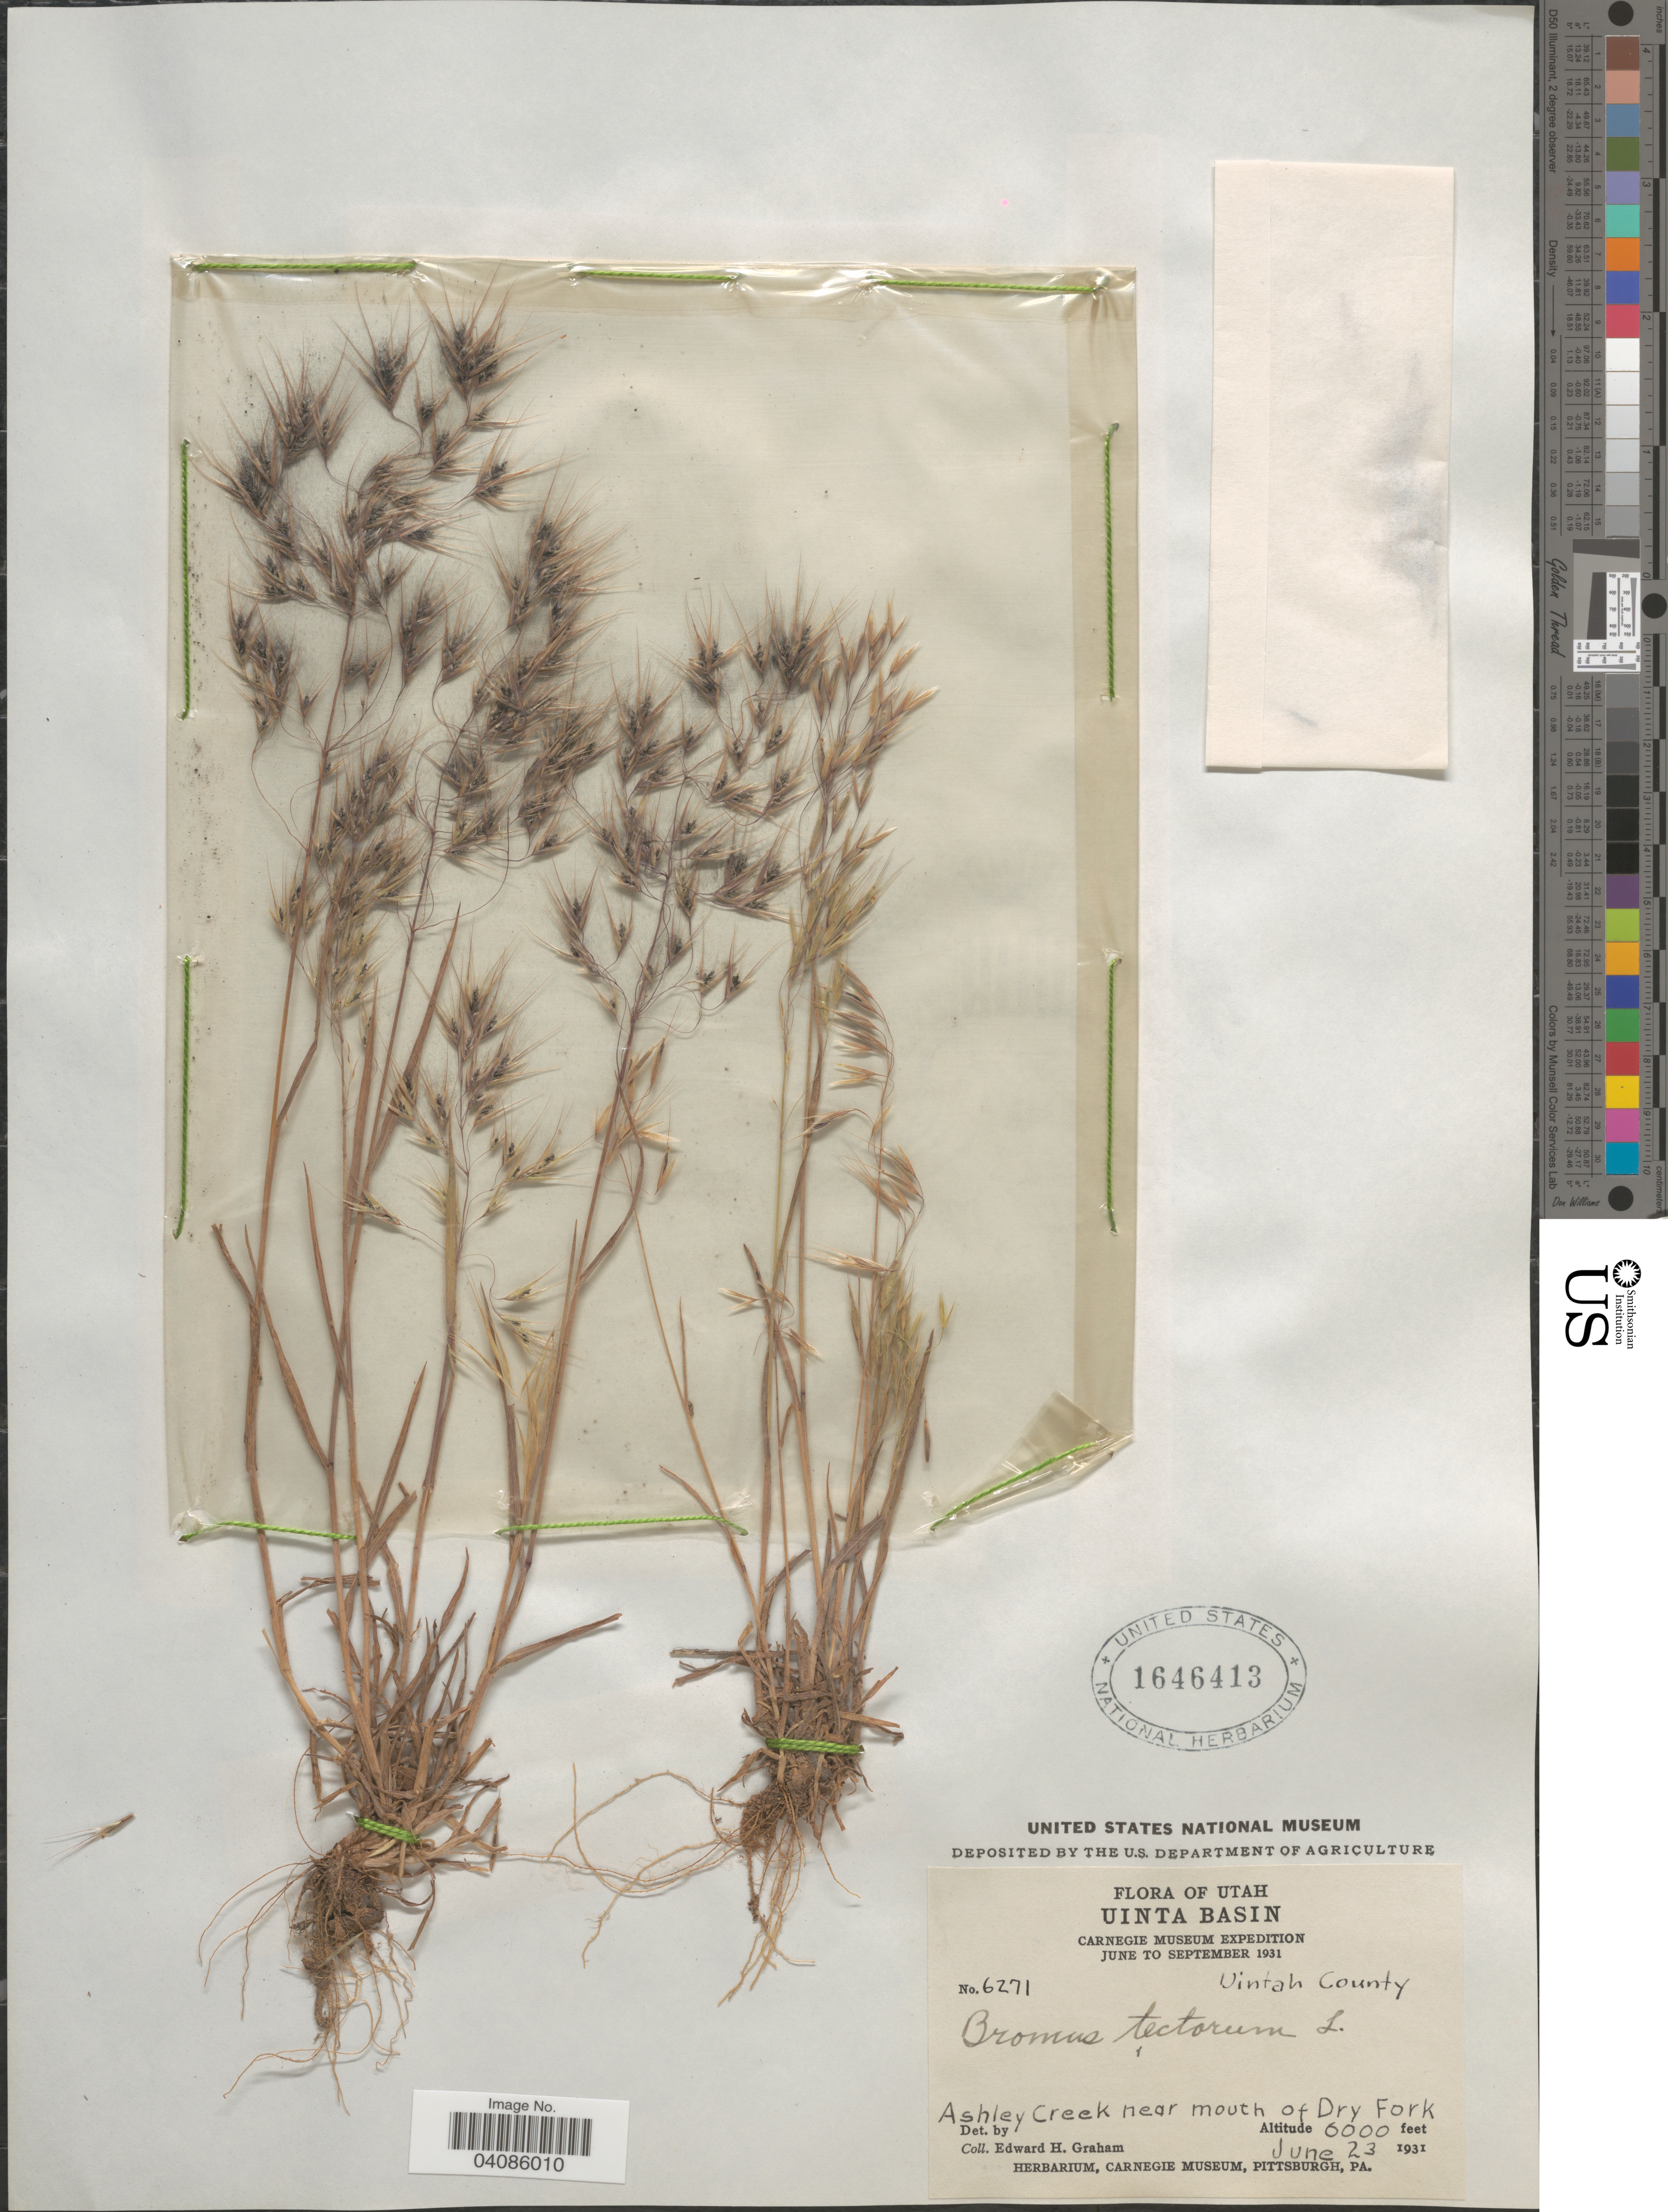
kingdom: Plantae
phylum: Tracheophyta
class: Liliopsida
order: Poales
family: Poaceae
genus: Bromus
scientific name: Bromus tectorum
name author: L.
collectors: E. H. Graham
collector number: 6271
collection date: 1931-06-23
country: United States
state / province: Utah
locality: Uinta Basin. Carnegie Museum Expedition April to September 1935. Uintah County. Ashley Creek near mouth of Dry Fork.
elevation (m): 1829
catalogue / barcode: US 1646413